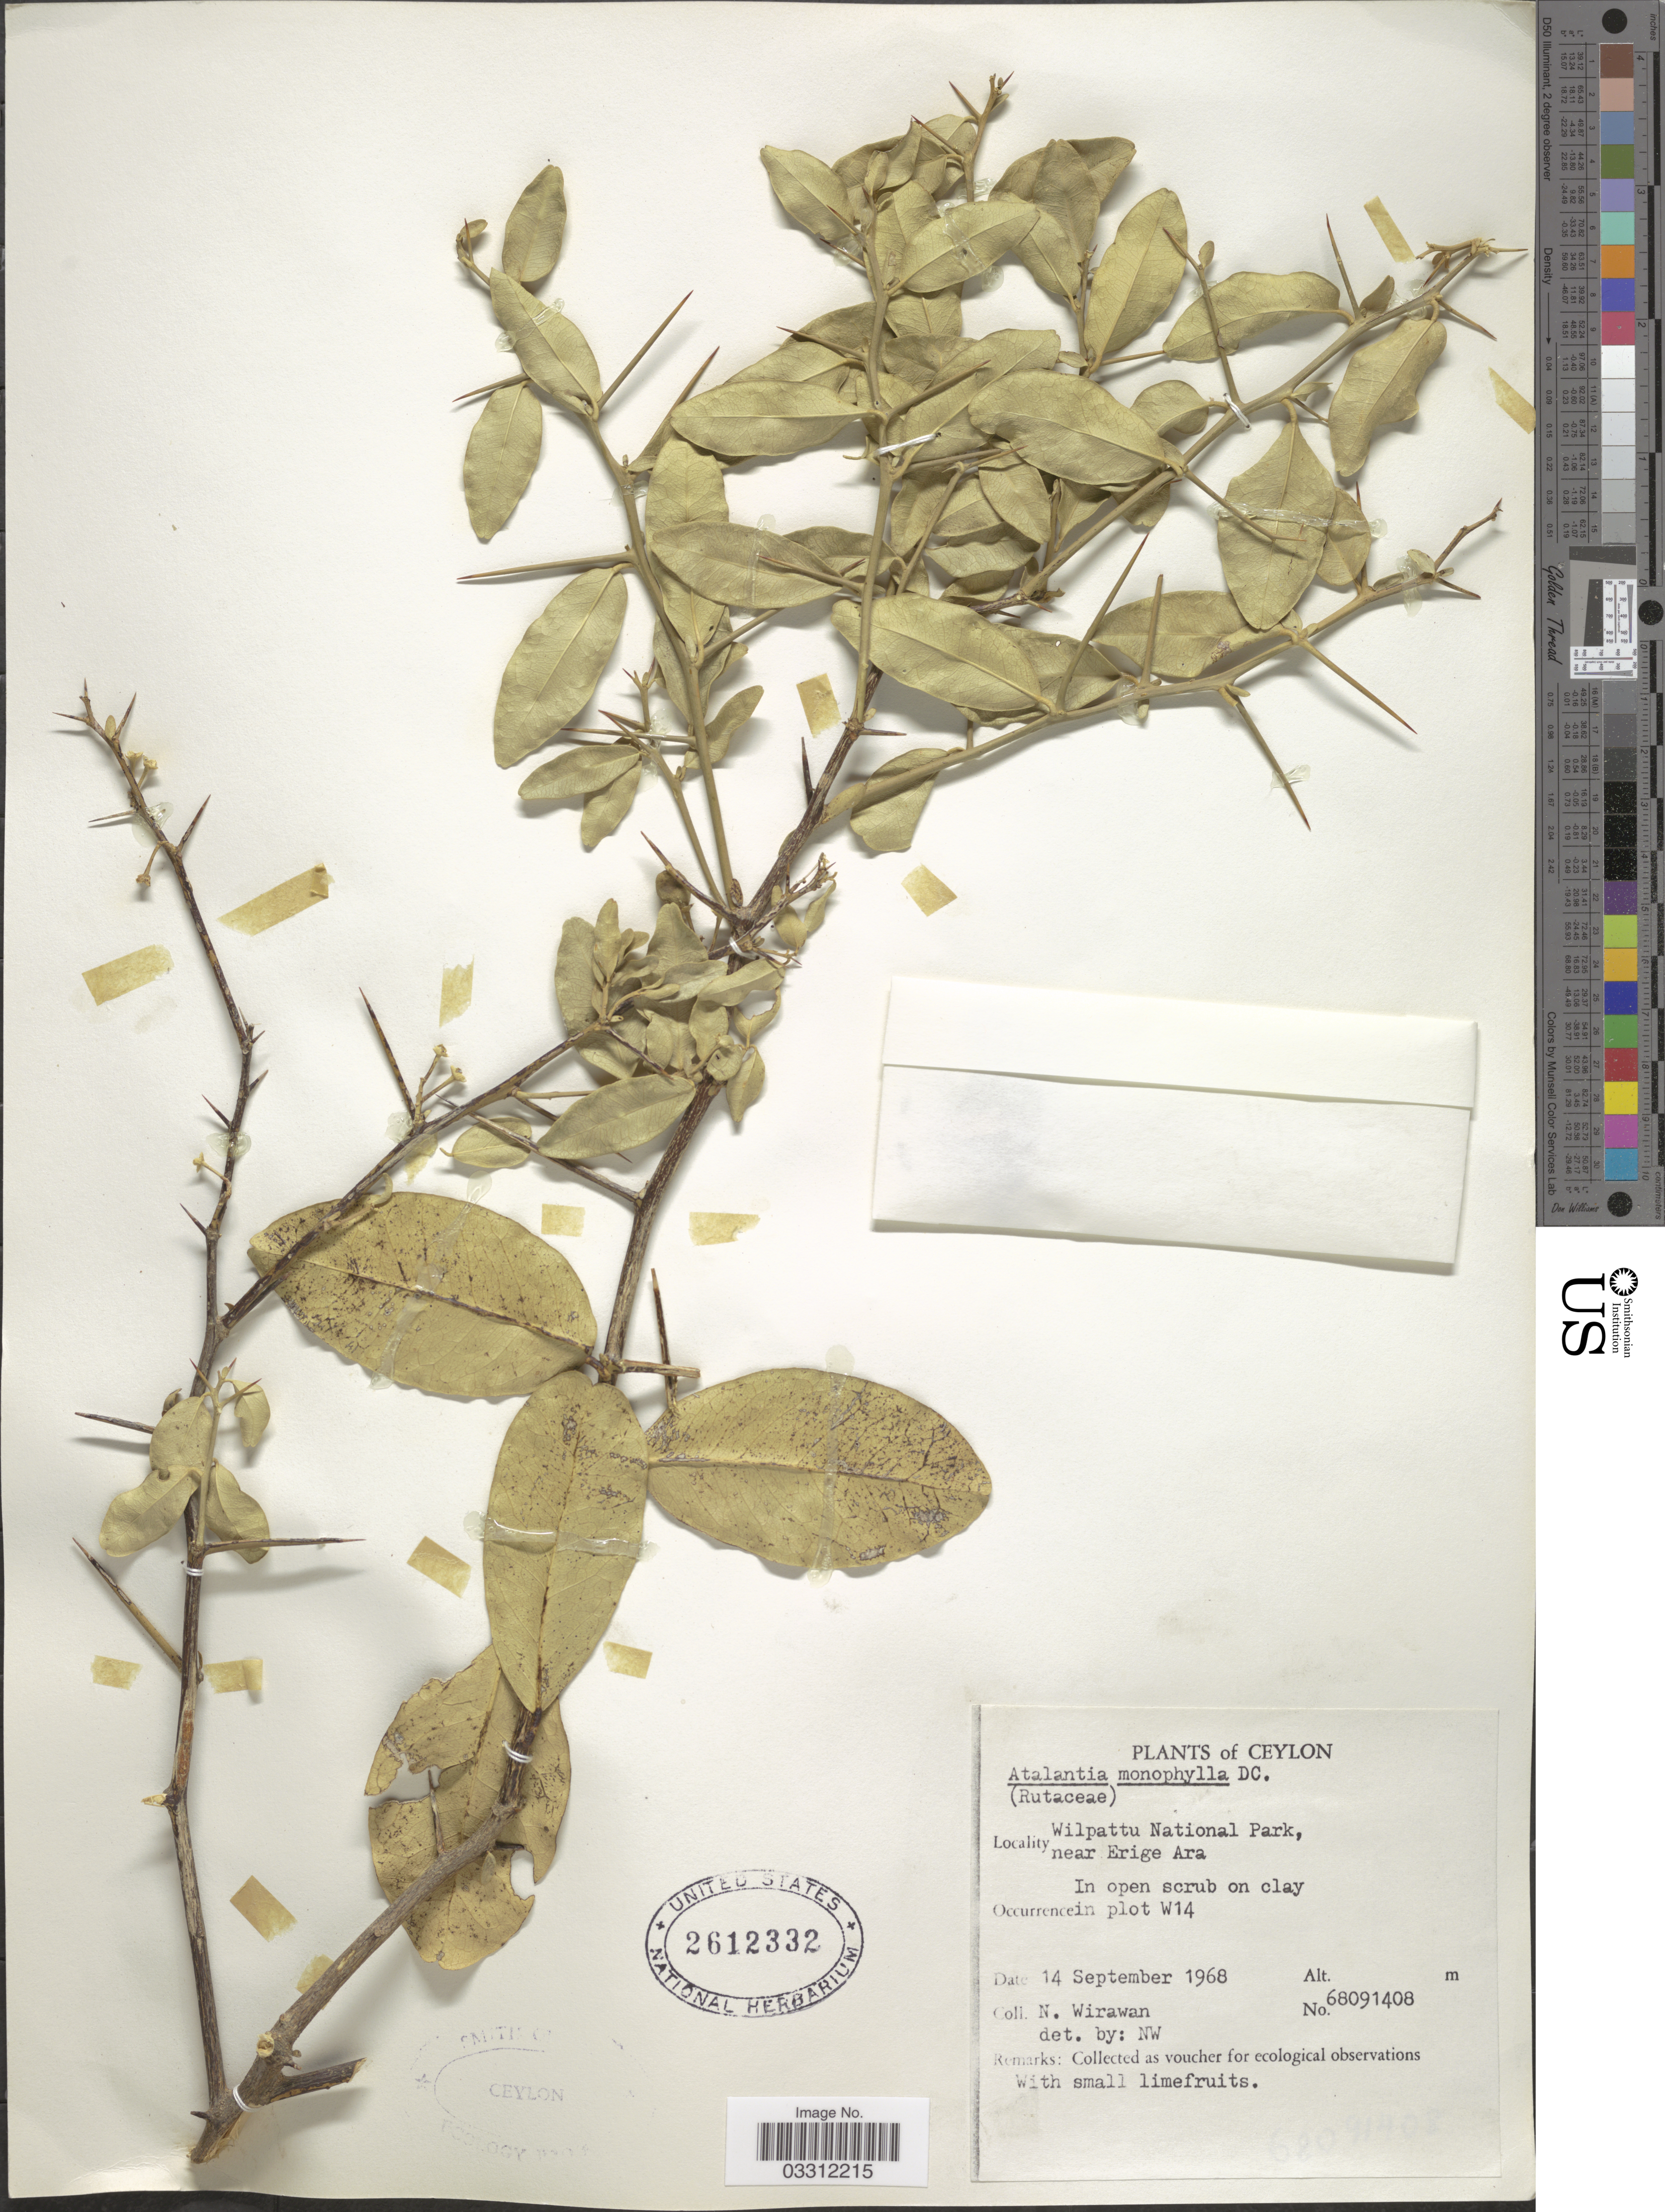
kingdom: Plantae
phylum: Tracheophyta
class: Magnoliopsida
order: Sapindales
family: Rutaceae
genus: Atalantia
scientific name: Atalantia monophylla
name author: (L.) DC.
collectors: N. Wirawan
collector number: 68091408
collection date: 1968-09-14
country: Sri Lanka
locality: Ceylon, Wilpattu National Park, near Erige Ara, in plot W14.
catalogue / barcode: US 2612332